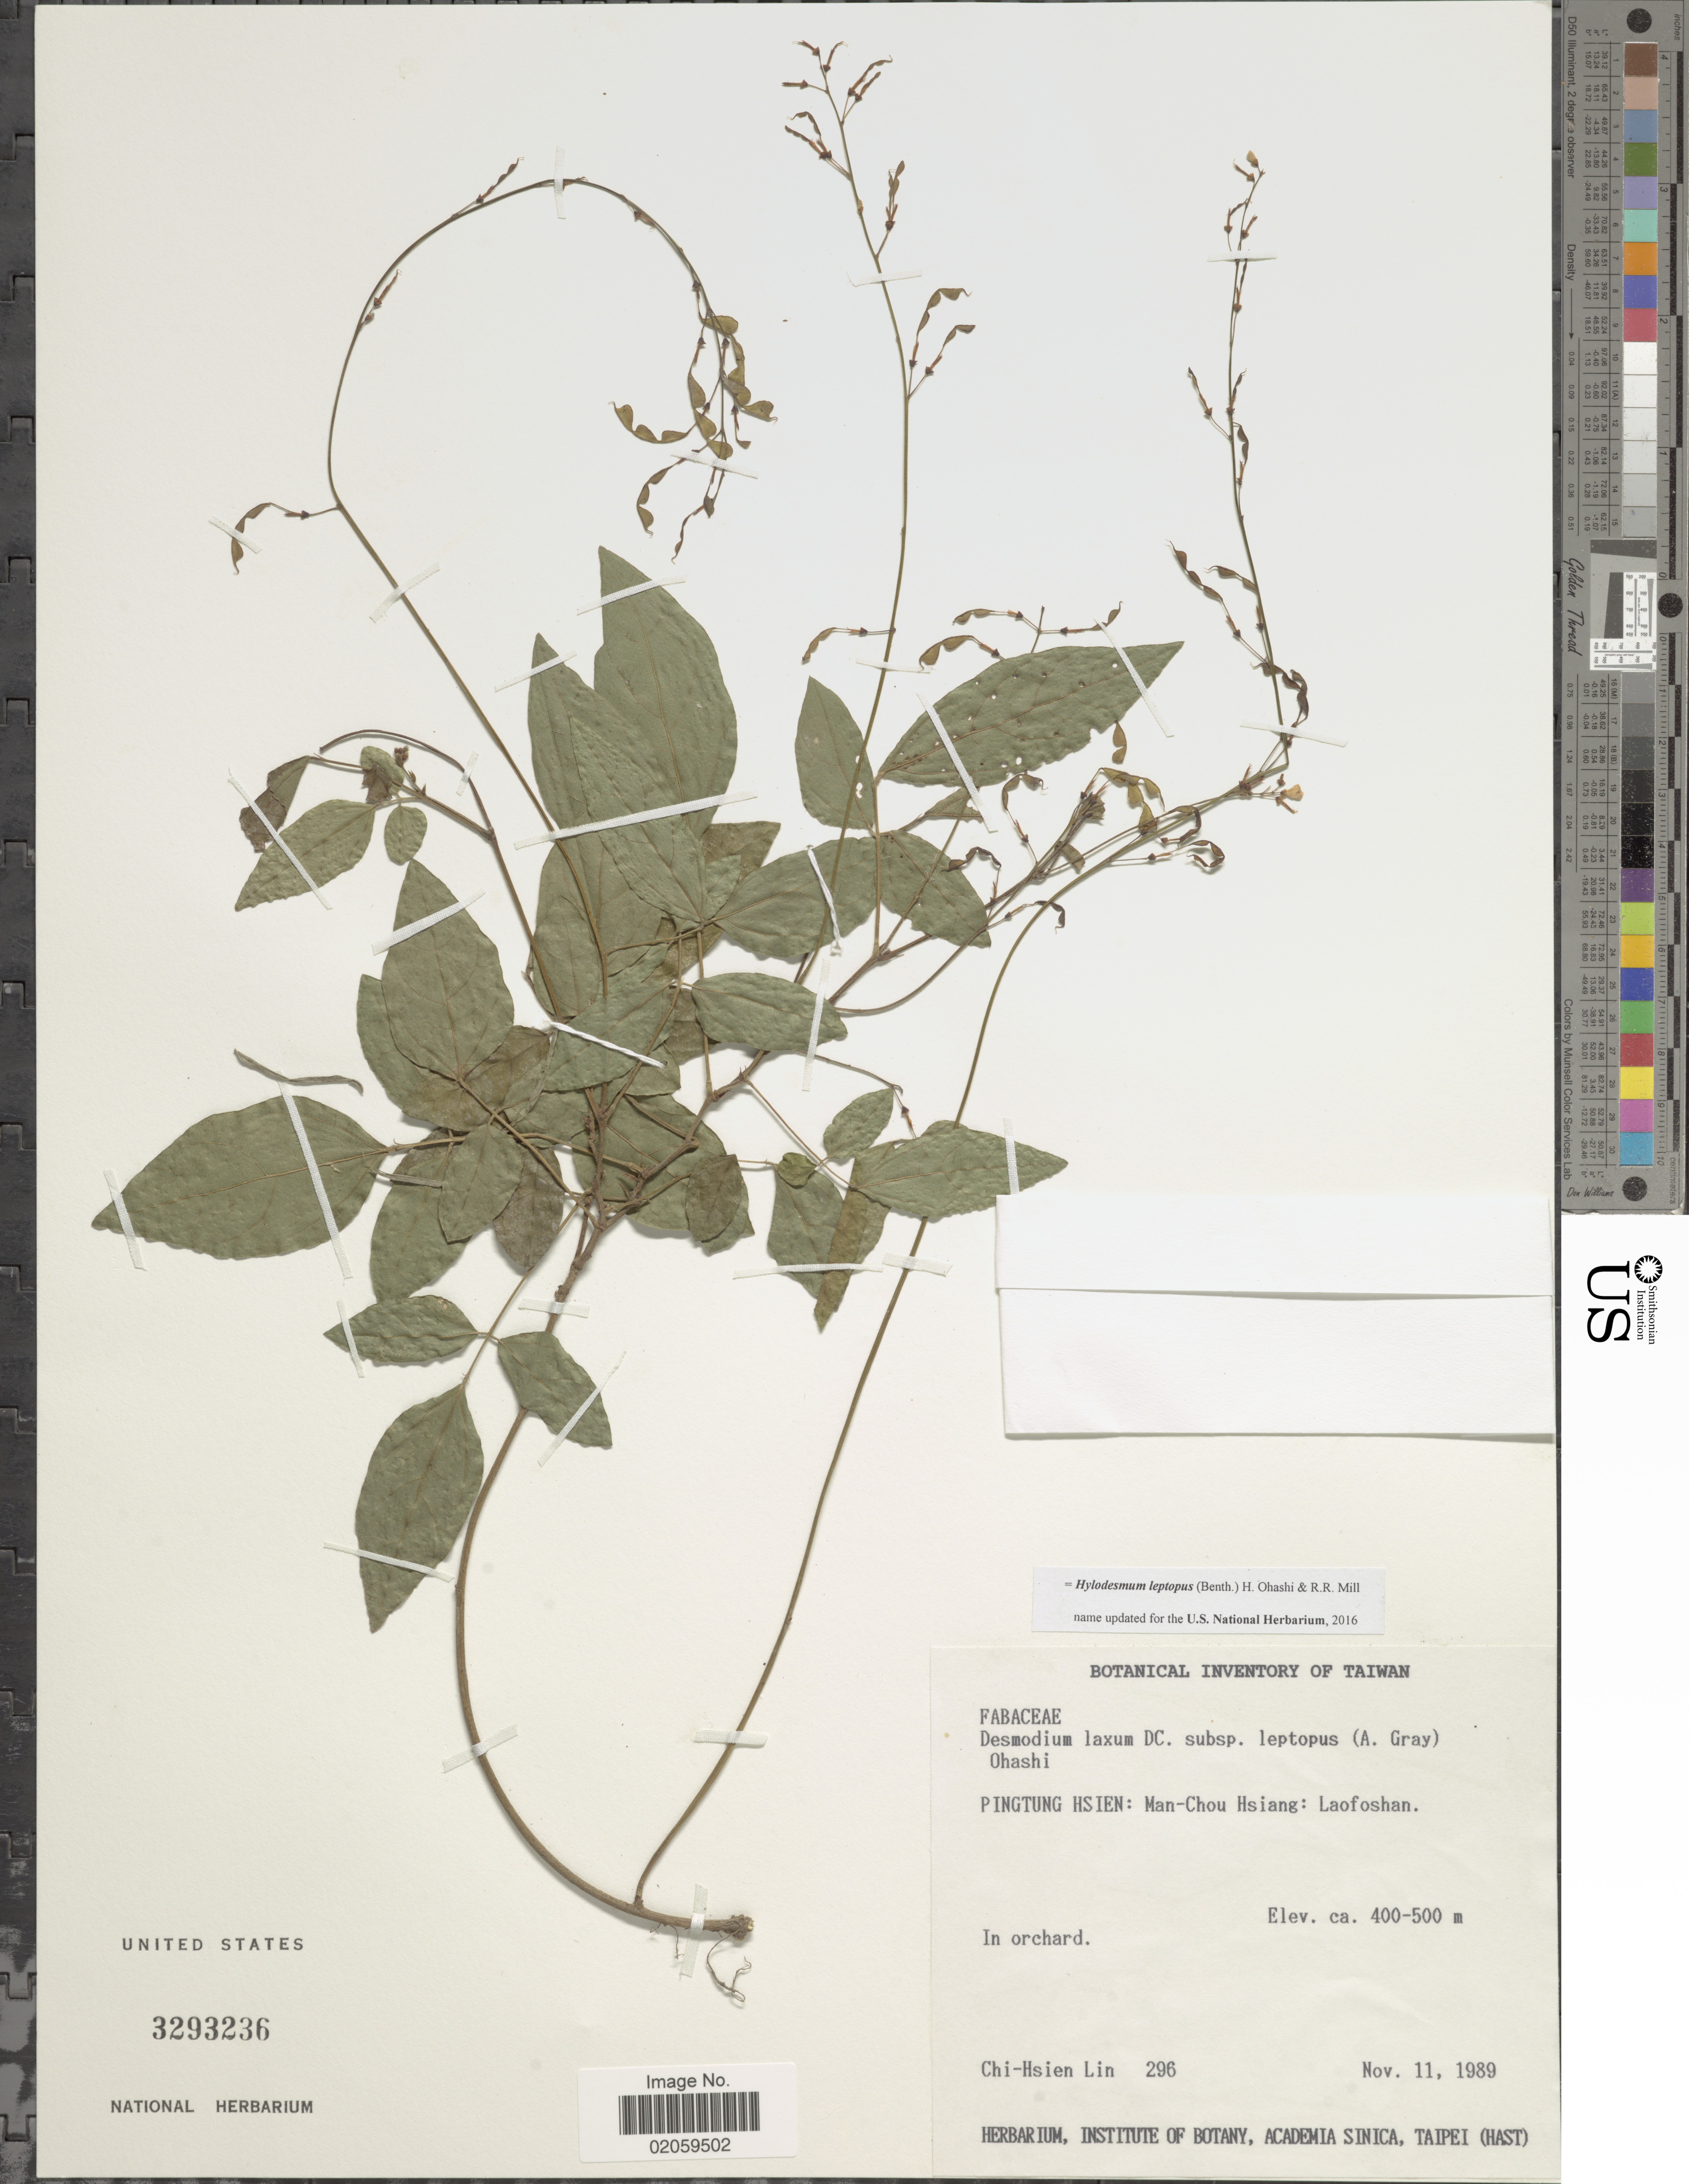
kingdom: Plantae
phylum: Tracheophyta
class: Magnoliopsida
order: Fabales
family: Fabaceae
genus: Hylodesmum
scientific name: Hylodesmum leptopus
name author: (A. Gray ex Benth.) H. Ohashi & R.R. Mill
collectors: C. Lin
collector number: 296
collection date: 1989-11-11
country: Taiwan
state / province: Pingtung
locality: Pingtung Hsien, Man-Chou Hsiang, Laofoshan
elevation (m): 400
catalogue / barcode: US 3293236